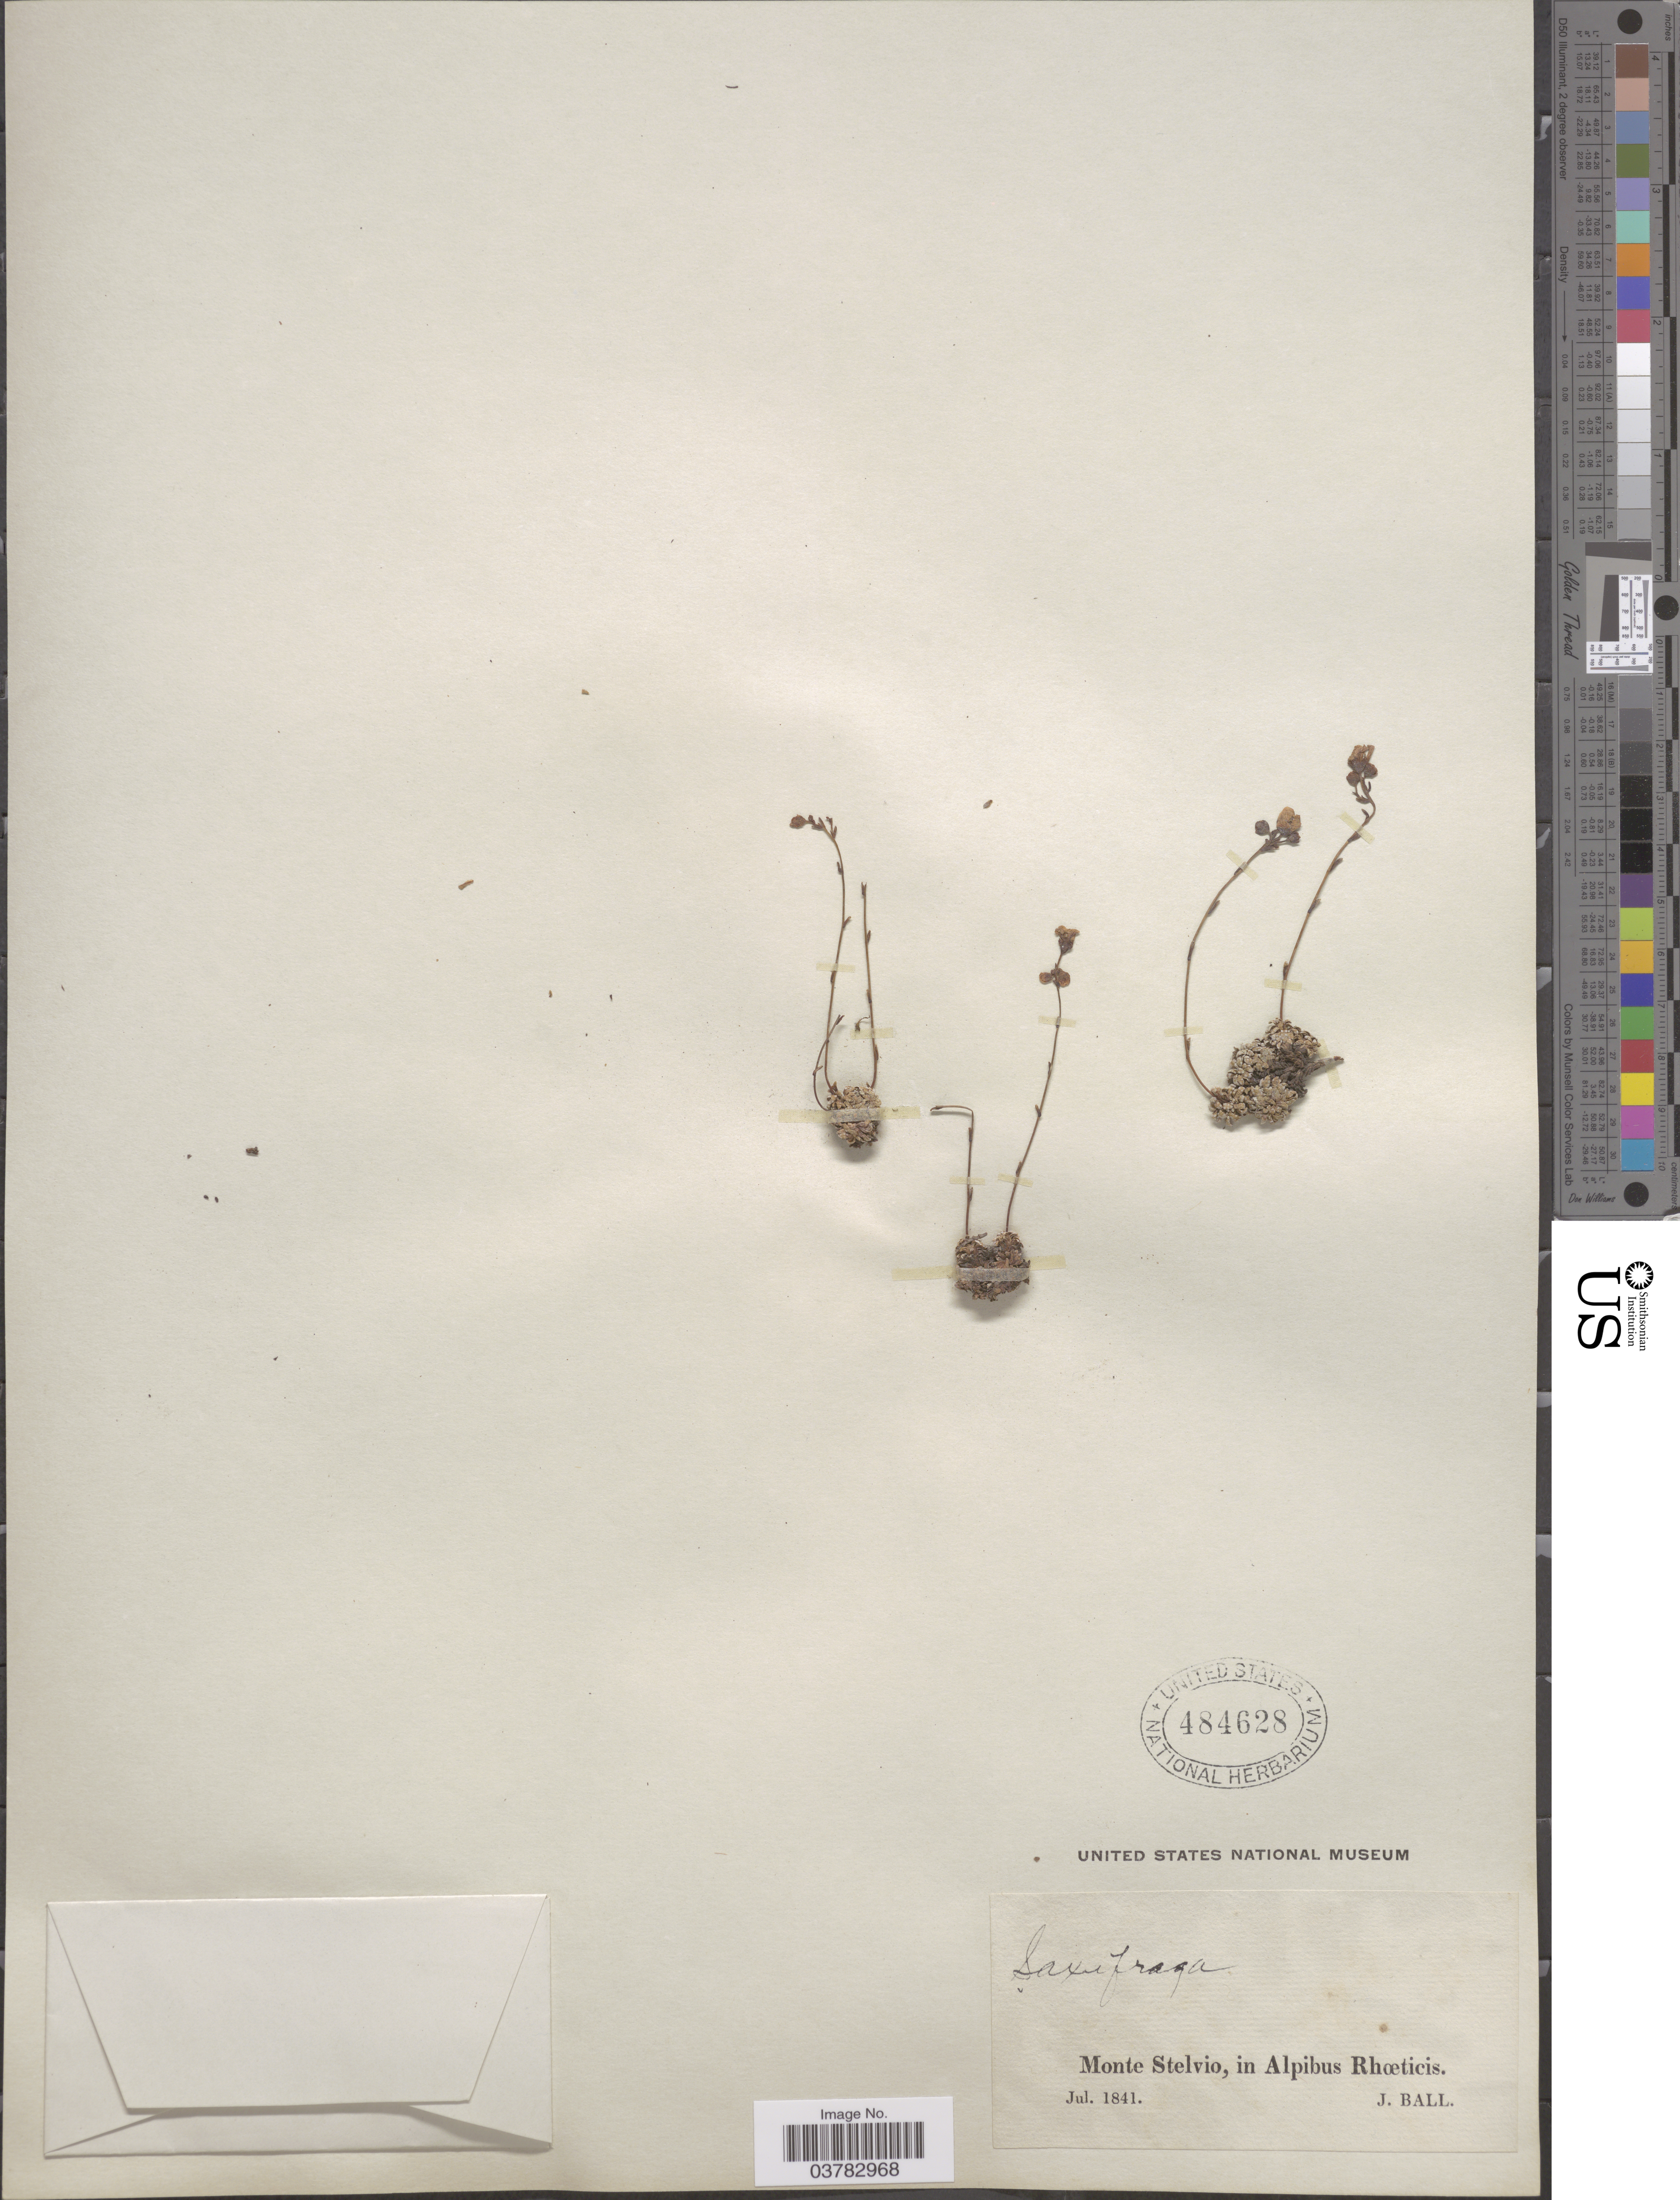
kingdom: Plantae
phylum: Tracheophyta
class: Magnoliopsida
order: Saxifragales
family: Saxifragaceae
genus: Saxifraga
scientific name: Saxifraga sp.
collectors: J. Ball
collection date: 1841-07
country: Italy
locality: Monte Stelvio, in Alpibus Rhœticis.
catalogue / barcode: US 484628